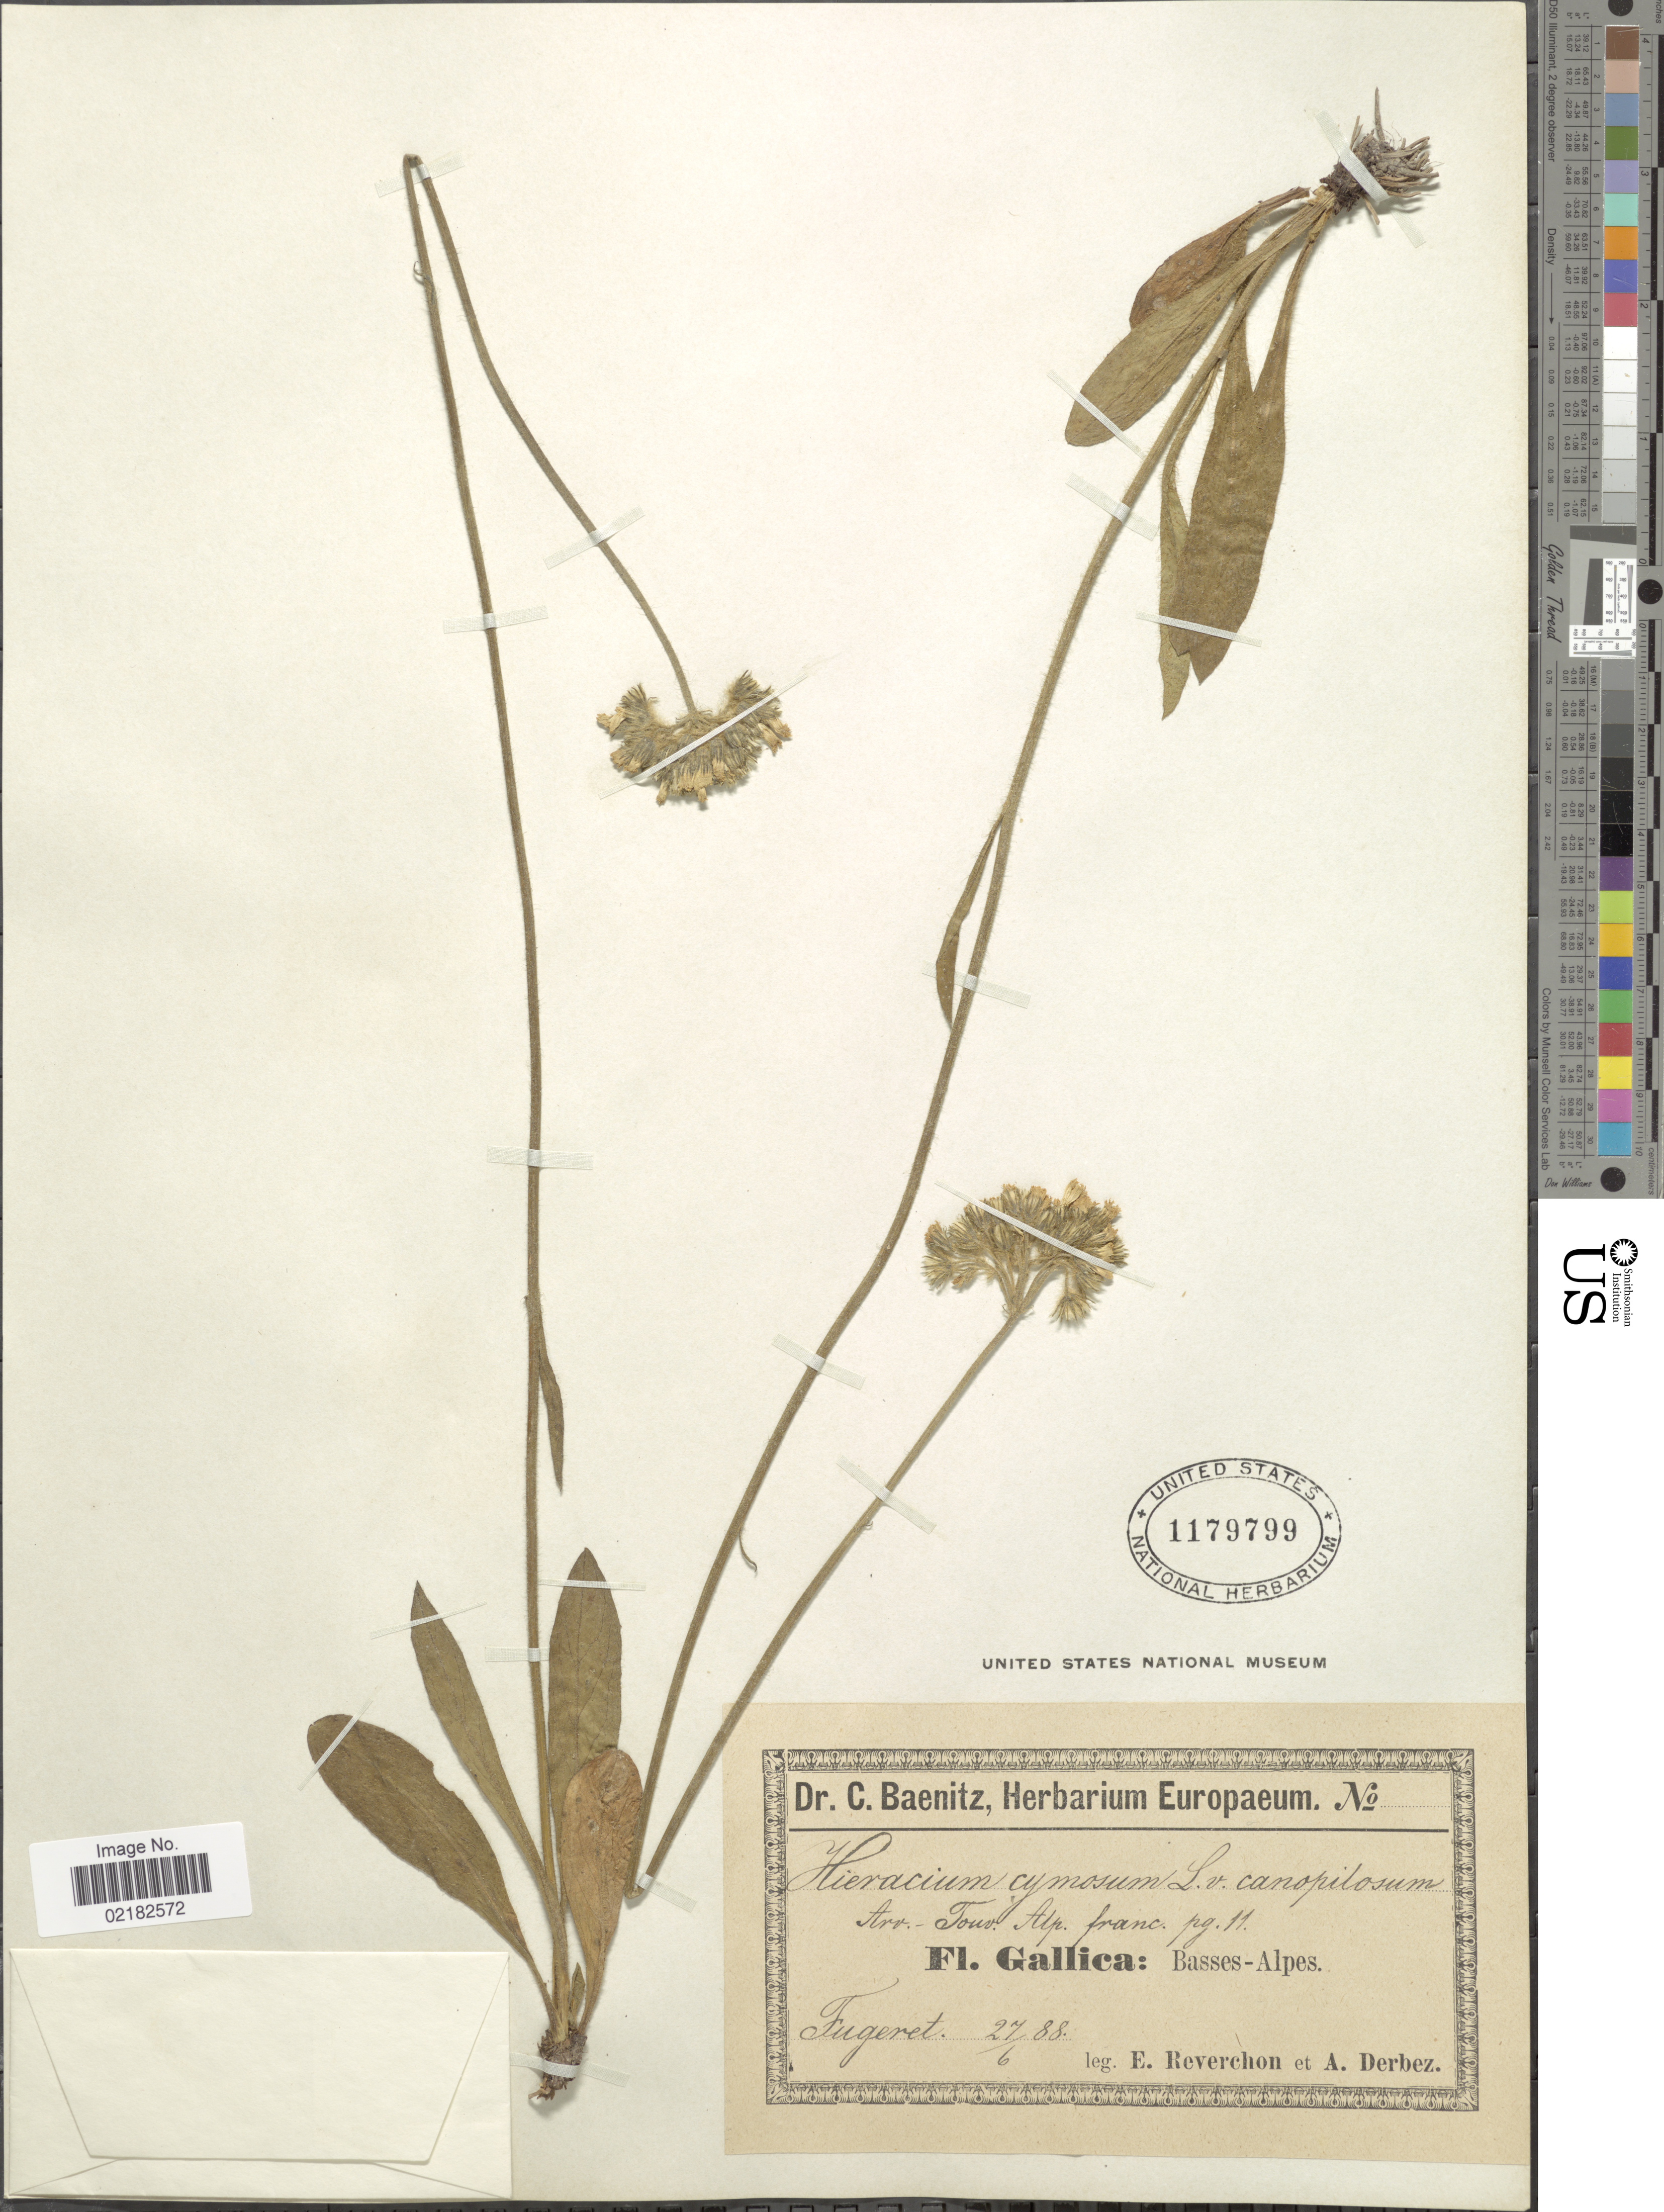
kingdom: Plantae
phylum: Tracheophyta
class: Magnoliopsida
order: Asterales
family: Asteraceae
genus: Pilosella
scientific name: Pilosella cymiflora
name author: (Näg. & Peter) S. Bräut. & Greuter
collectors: E. Reverchon & A. Derbez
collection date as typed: Transcribed d/m/y: 27/6/88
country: France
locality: Gallica, Basses-Alpes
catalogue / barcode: US 1179799